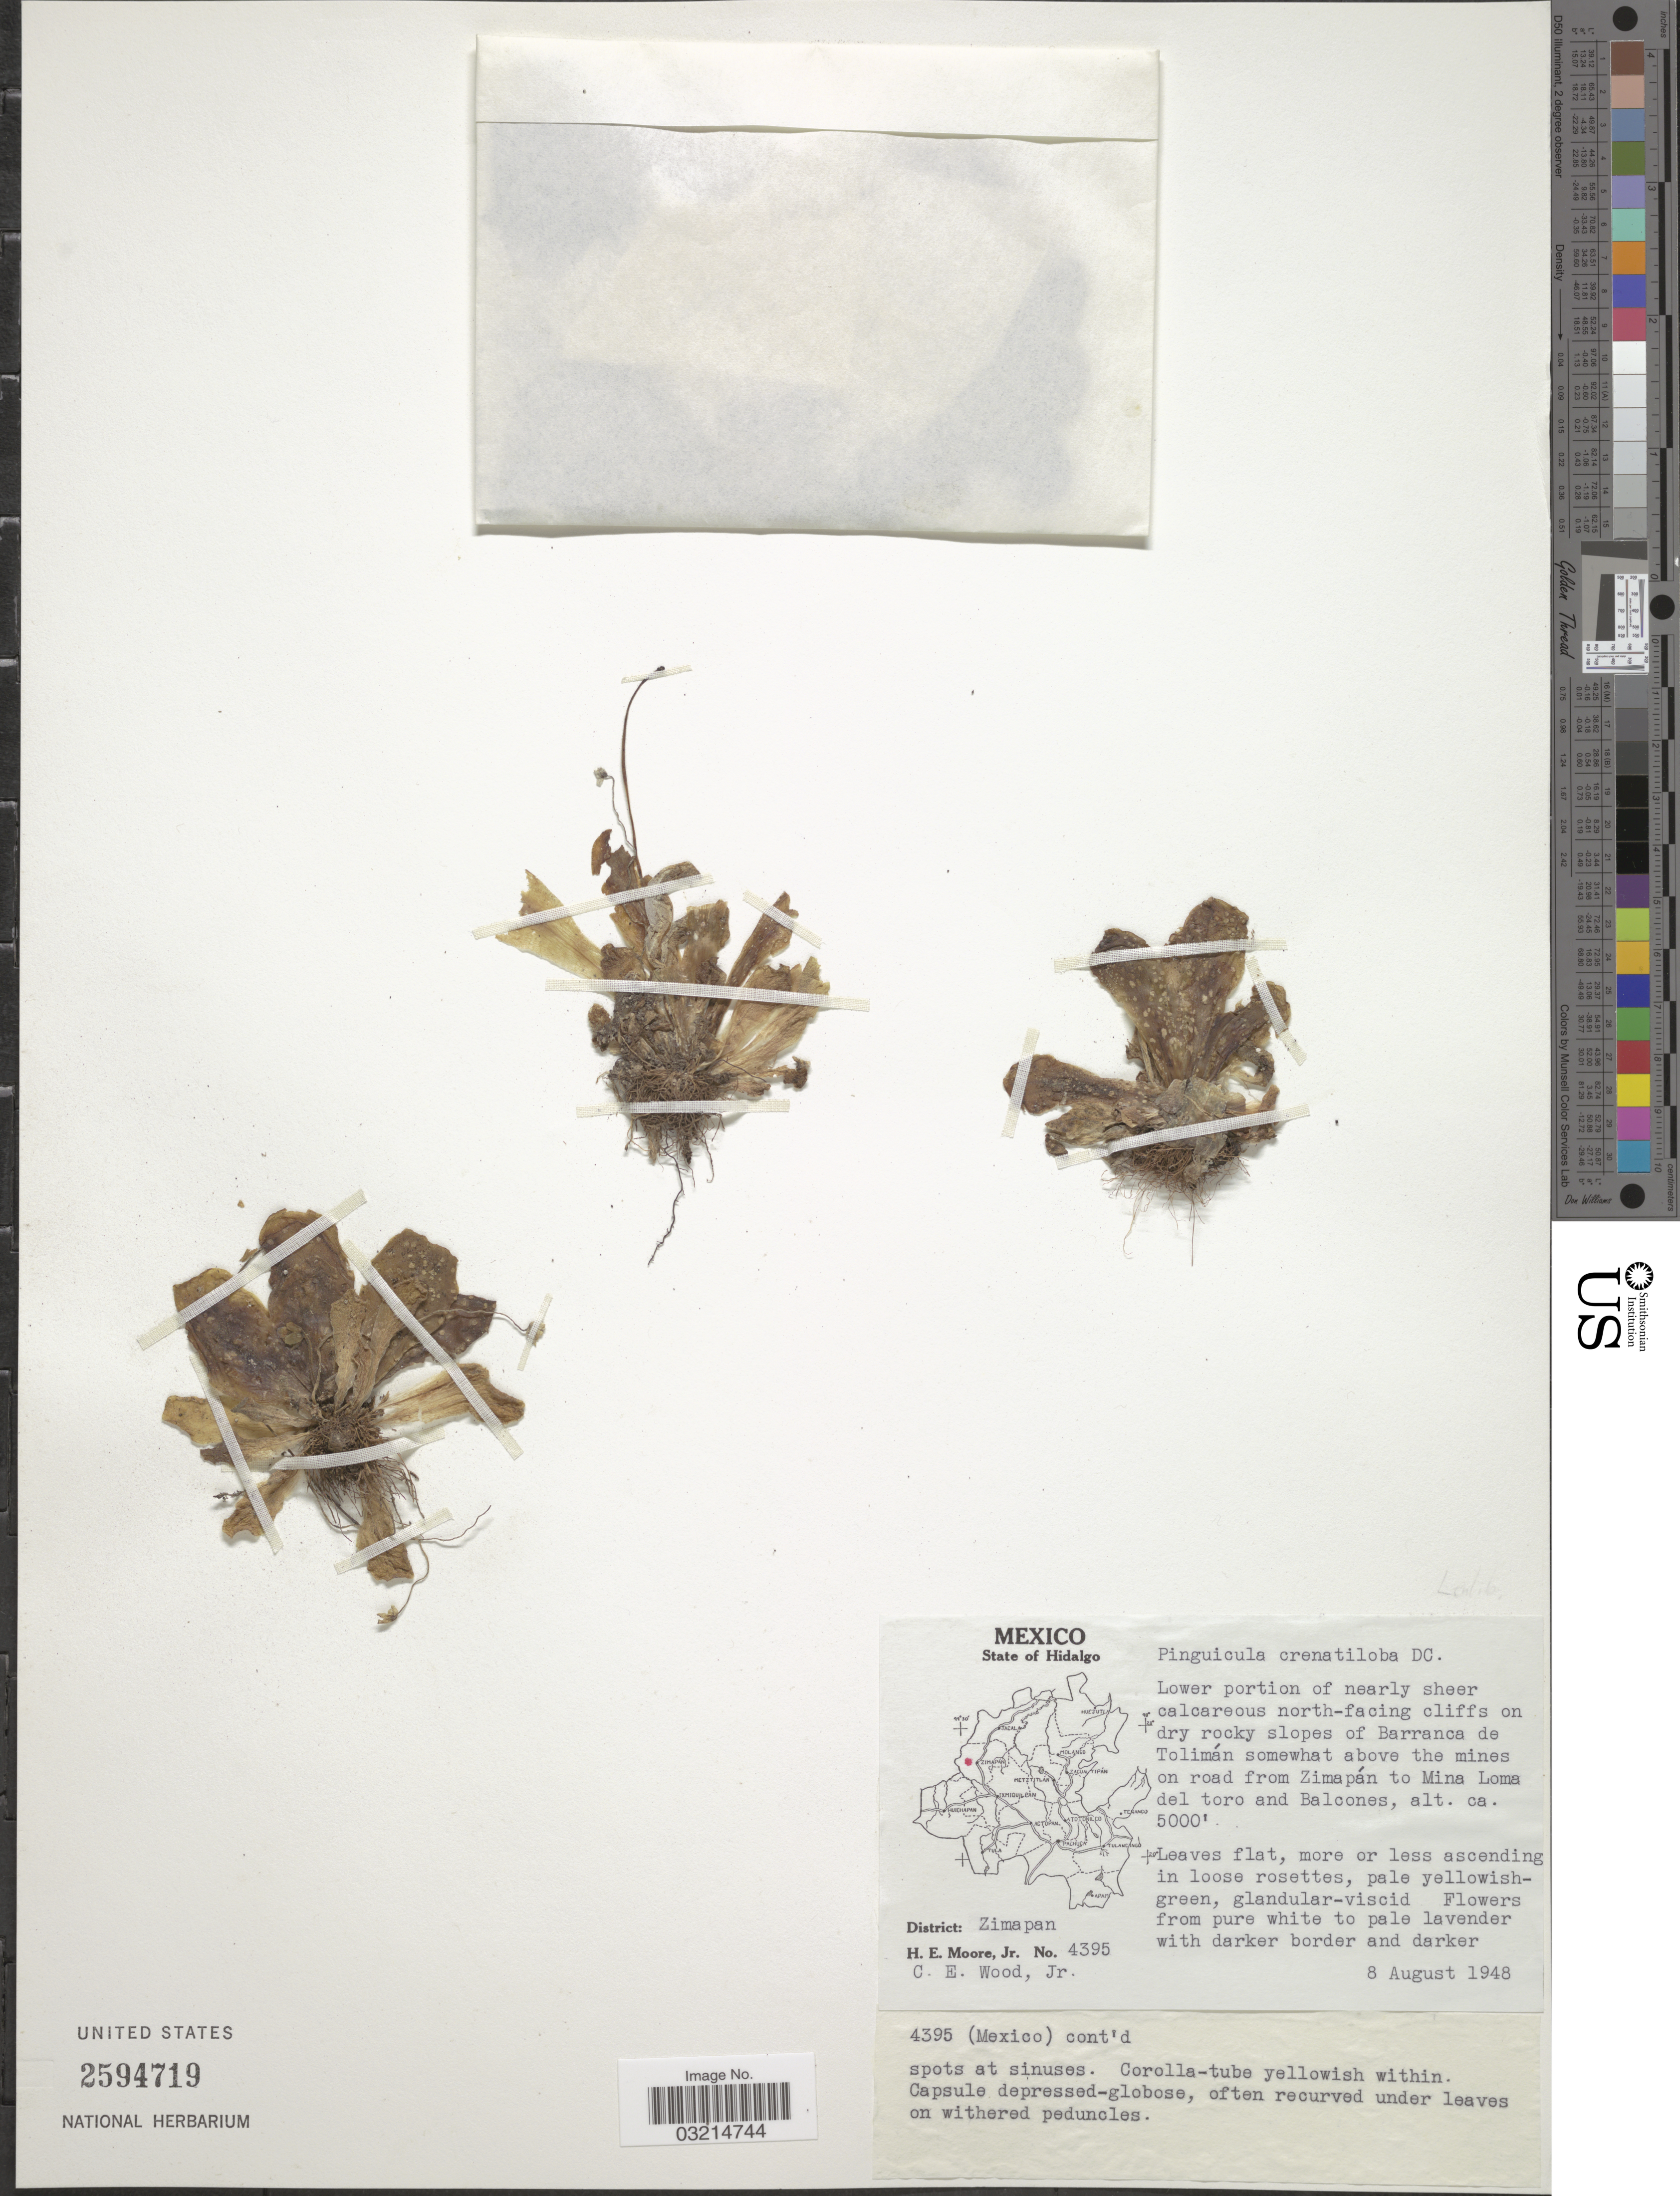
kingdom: Plantae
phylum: Tracheophyta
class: Magnoliopsida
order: Lamiales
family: Lentibulariaceae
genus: Pinguicula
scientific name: Pinguicula crenatiloba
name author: A. DC.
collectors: H. Moore & C. Wood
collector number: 4395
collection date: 1948-08-08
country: Mexico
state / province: Hidalgo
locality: Lower portion of nearly sheer calcareous north-facing cliffs on dry rocky slopes of Barranca de Tolimán somewhat above the mines on road from Zimapán to Mina Loma del toro and Balcones.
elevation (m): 1524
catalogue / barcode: US 2594719